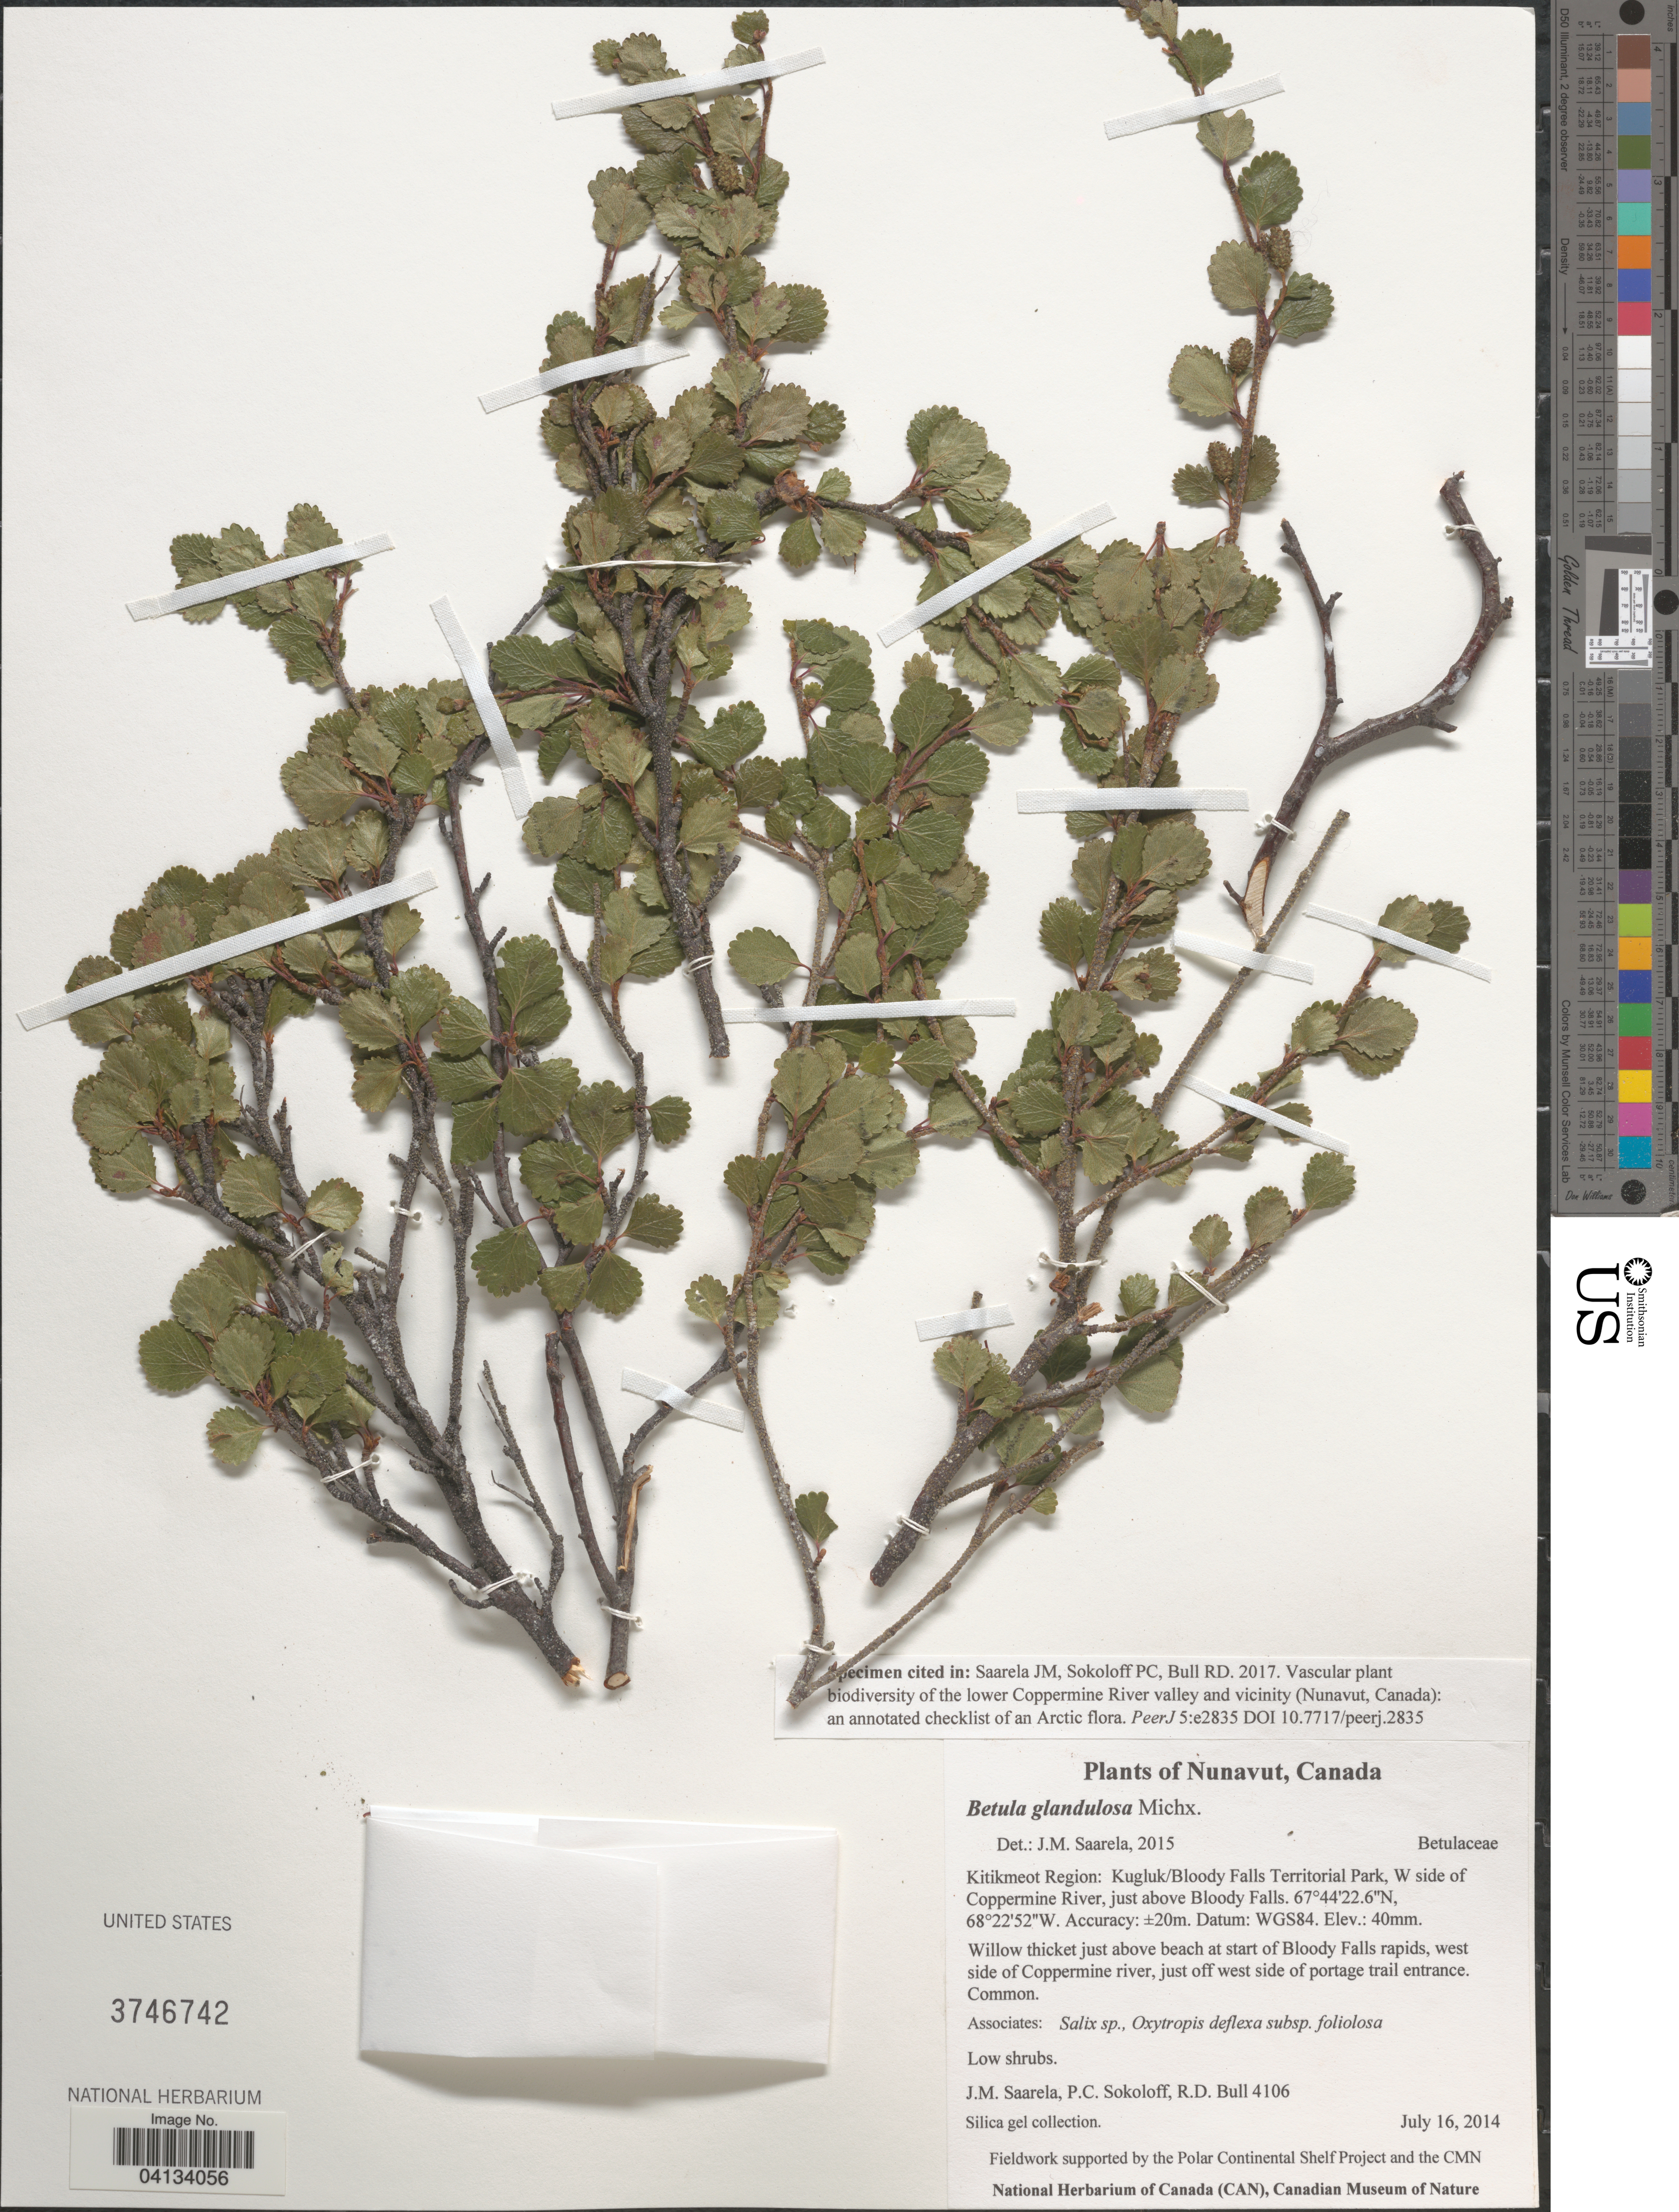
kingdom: Plantae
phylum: Tracheophyta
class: Magnoliopsida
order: Fagales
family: Betulaceae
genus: Betula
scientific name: Betula glandulosa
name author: Michx.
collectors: J. Saarela, P. Sokoloff & R. Bull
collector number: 4106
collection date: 2014-07-16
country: Canada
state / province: Nunavut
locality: Kitikmeot Region: Kugluk/Bloody Falls Territorial Park, W side of Coppermine River, just above Bloody Falls. WGS84.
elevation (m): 40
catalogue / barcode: US 3746742